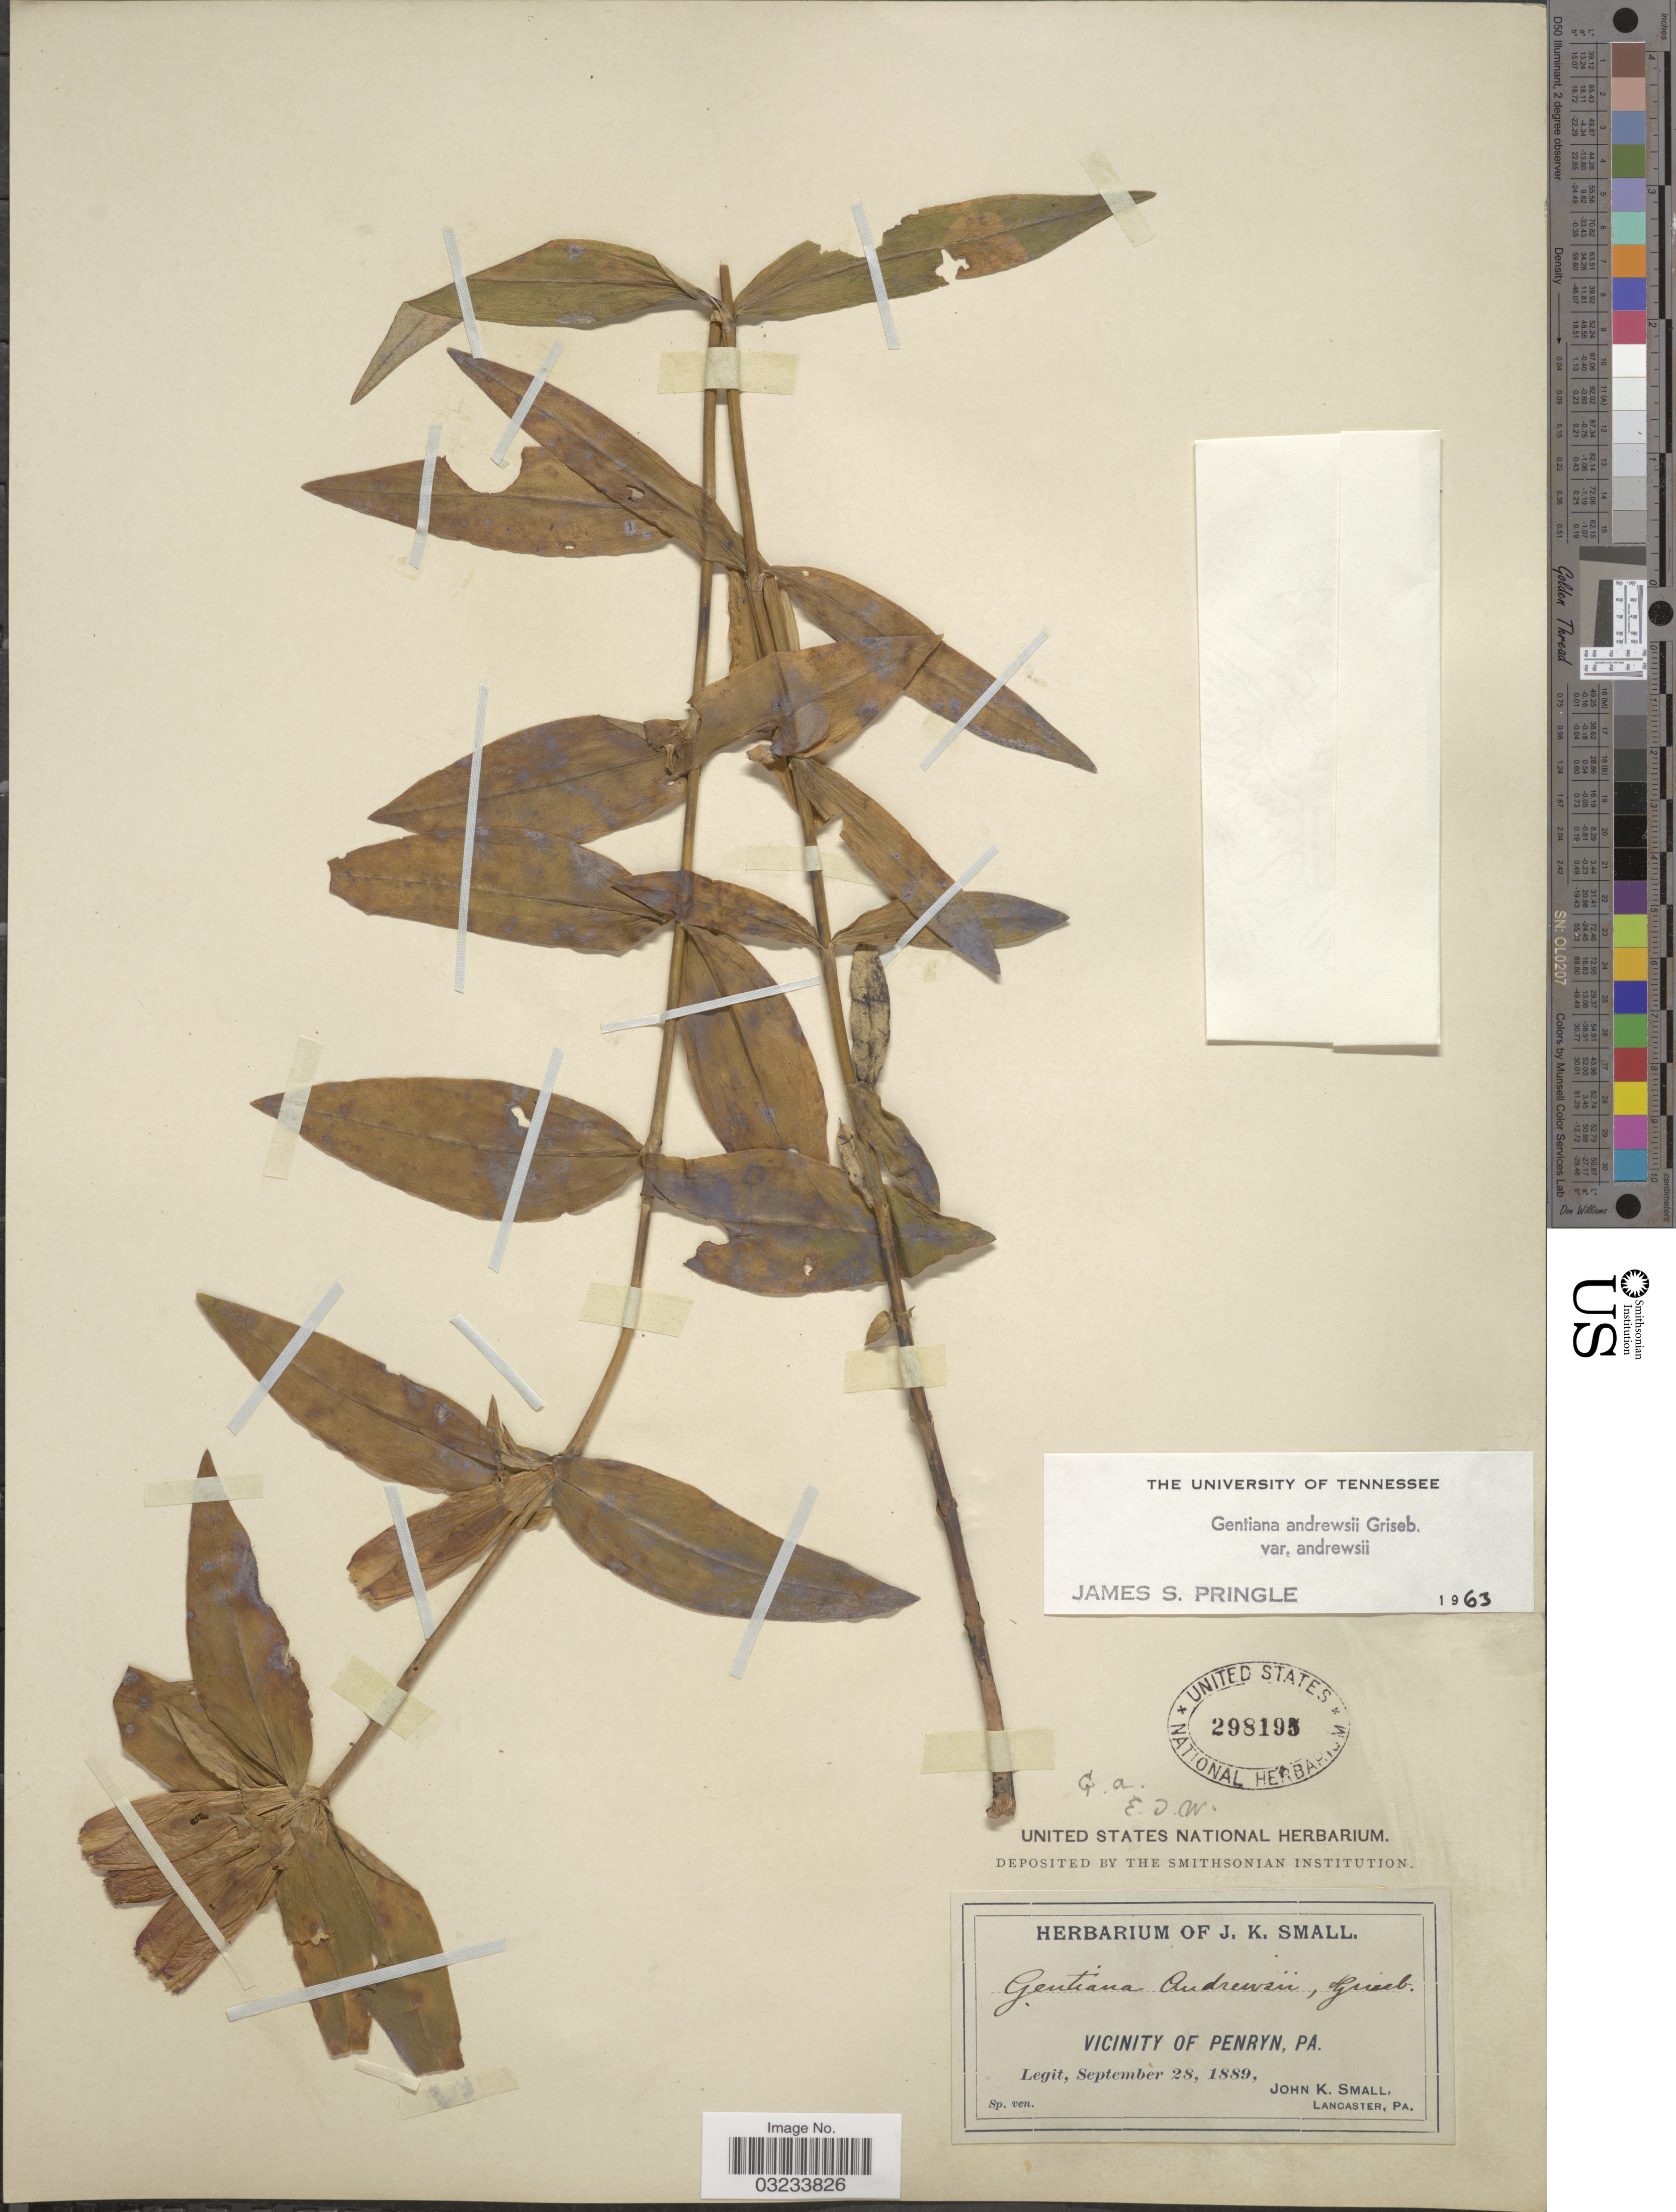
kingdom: Plantae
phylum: Tracheophyta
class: Magnoliopsida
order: Gentianales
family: Gentianaceae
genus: Gentiana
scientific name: Gentiana andrewsii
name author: Griseb.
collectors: J. K. Small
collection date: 1889-09-28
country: United States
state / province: Pennsylvania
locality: Vicinity of Penryn.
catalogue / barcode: US 298195